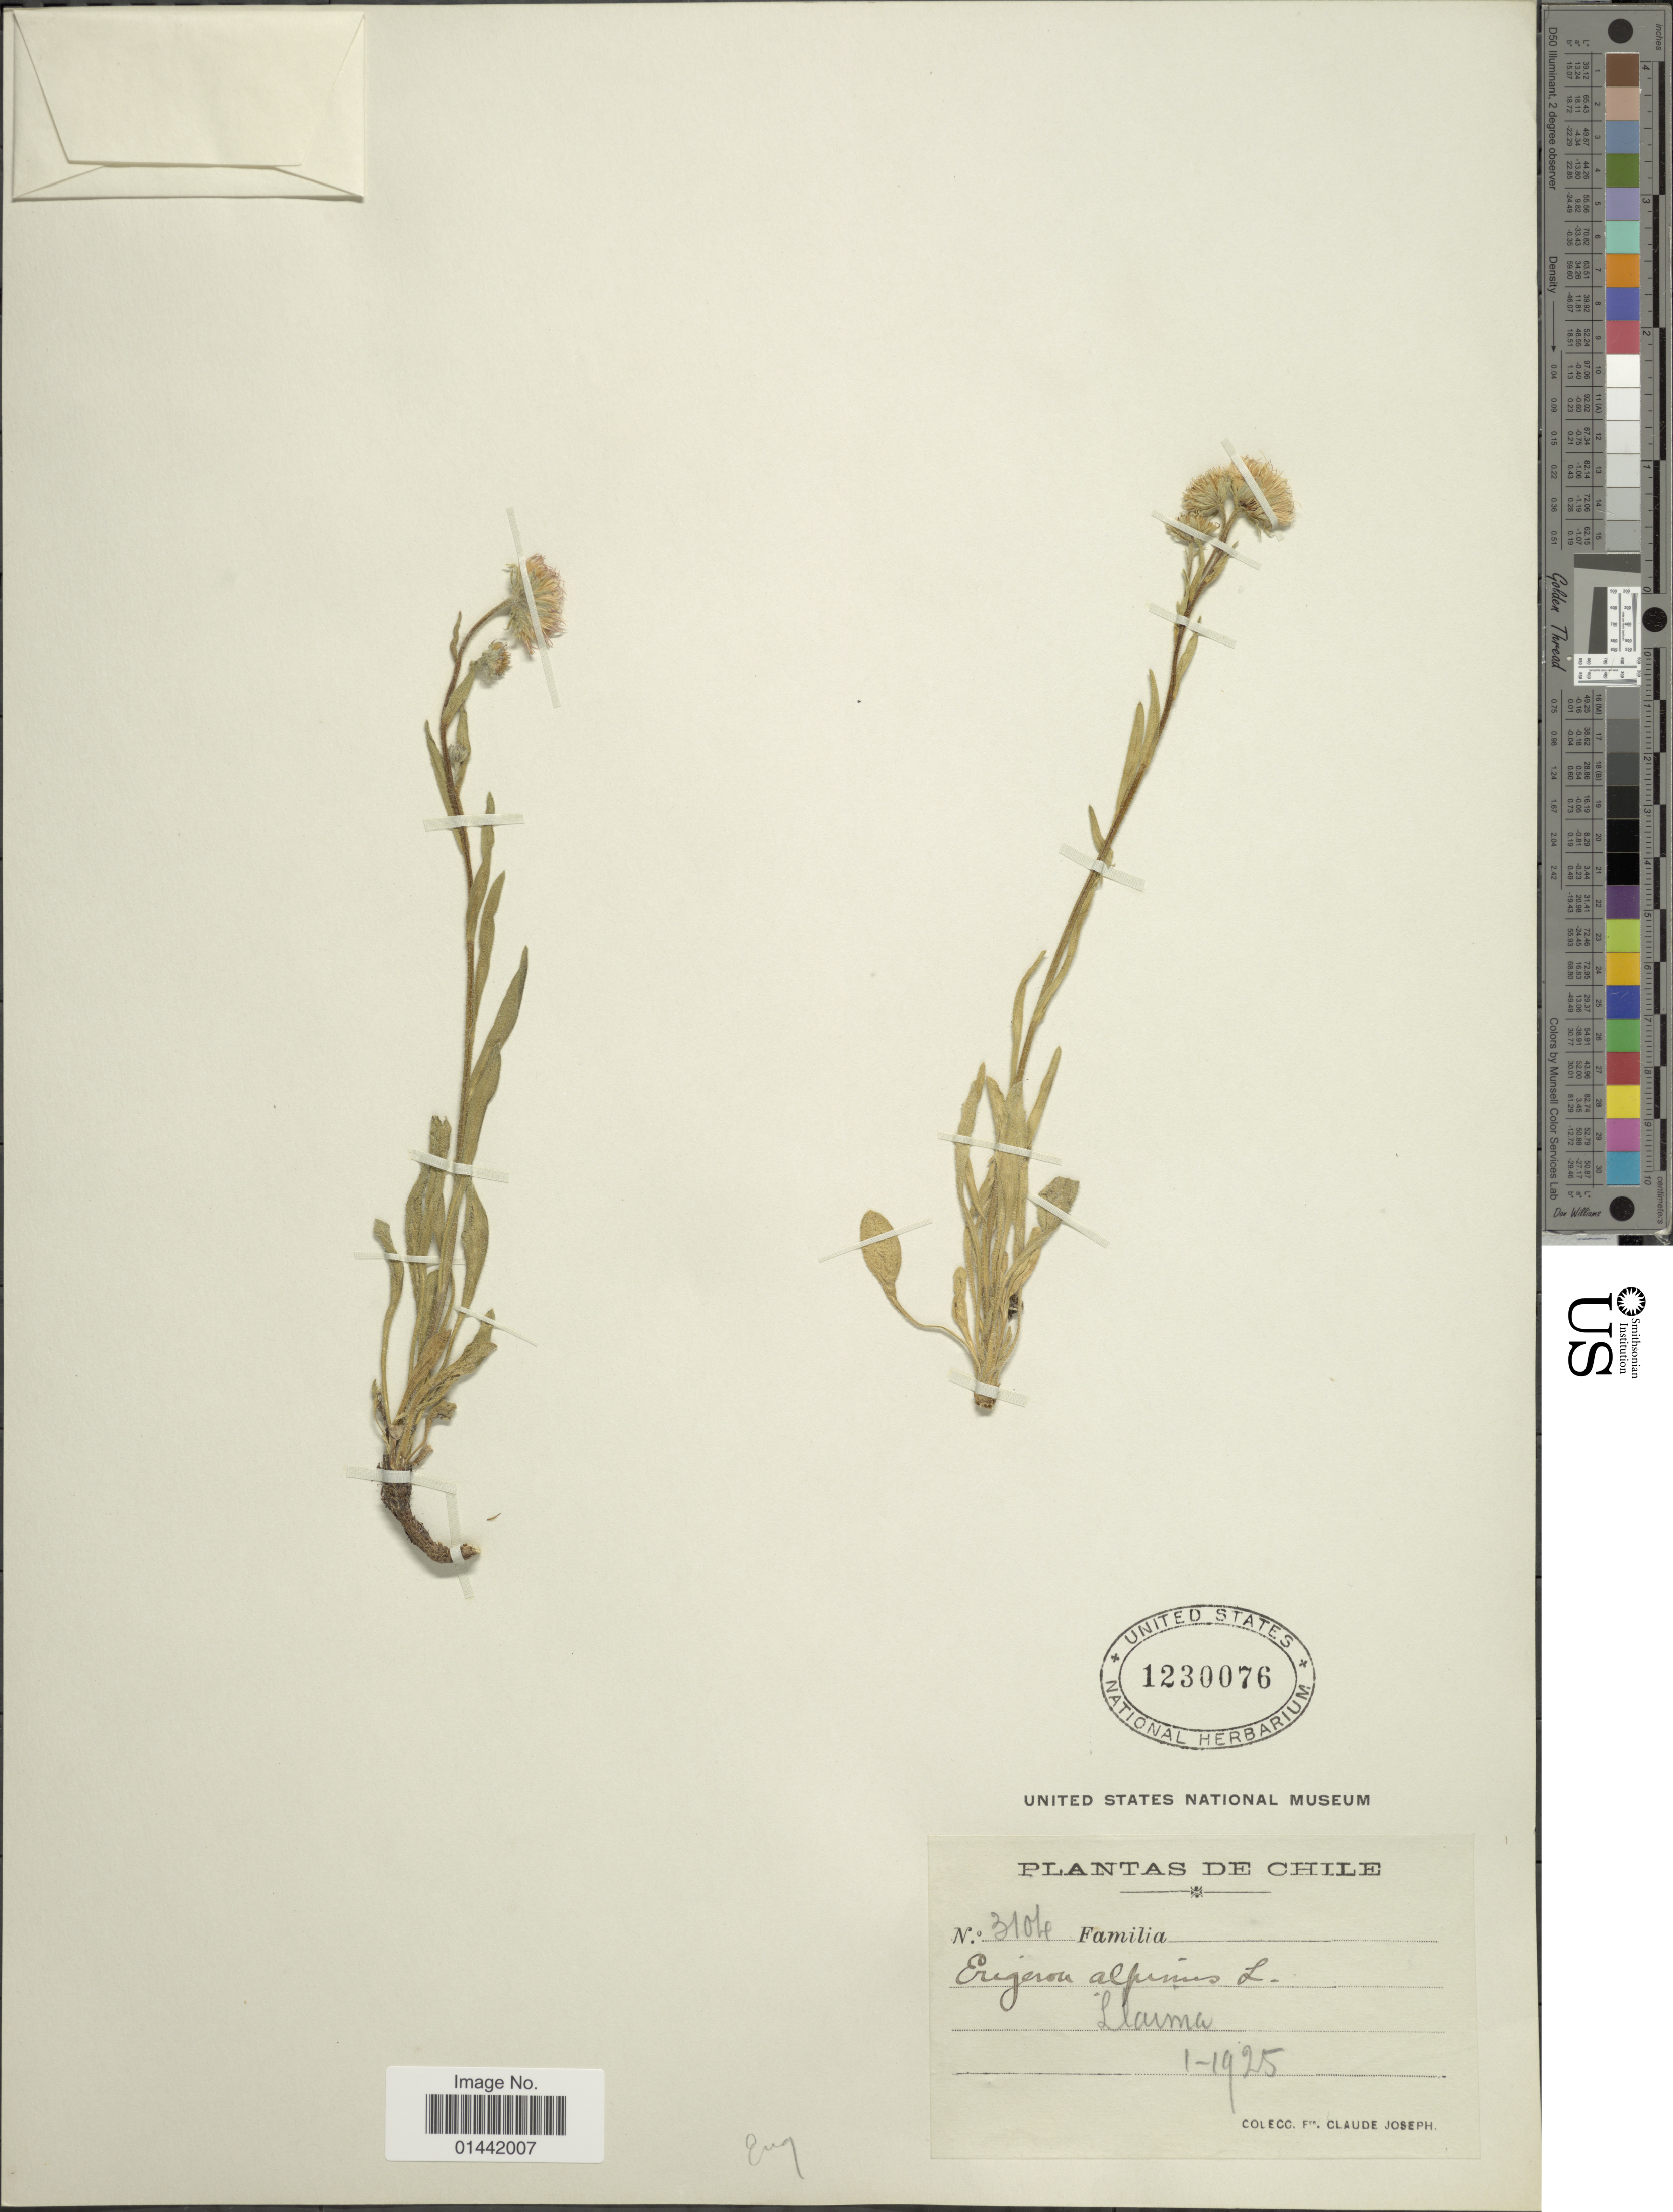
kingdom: Plantae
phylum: Tracheophyta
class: Magnoliopsida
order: Asterales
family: Asteraceae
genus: Erigeron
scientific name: Erigeron alpinus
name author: L.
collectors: Bro. Claude-Joseph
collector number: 3104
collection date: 1925-01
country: Chile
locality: Llaima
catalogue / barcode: US 1230076